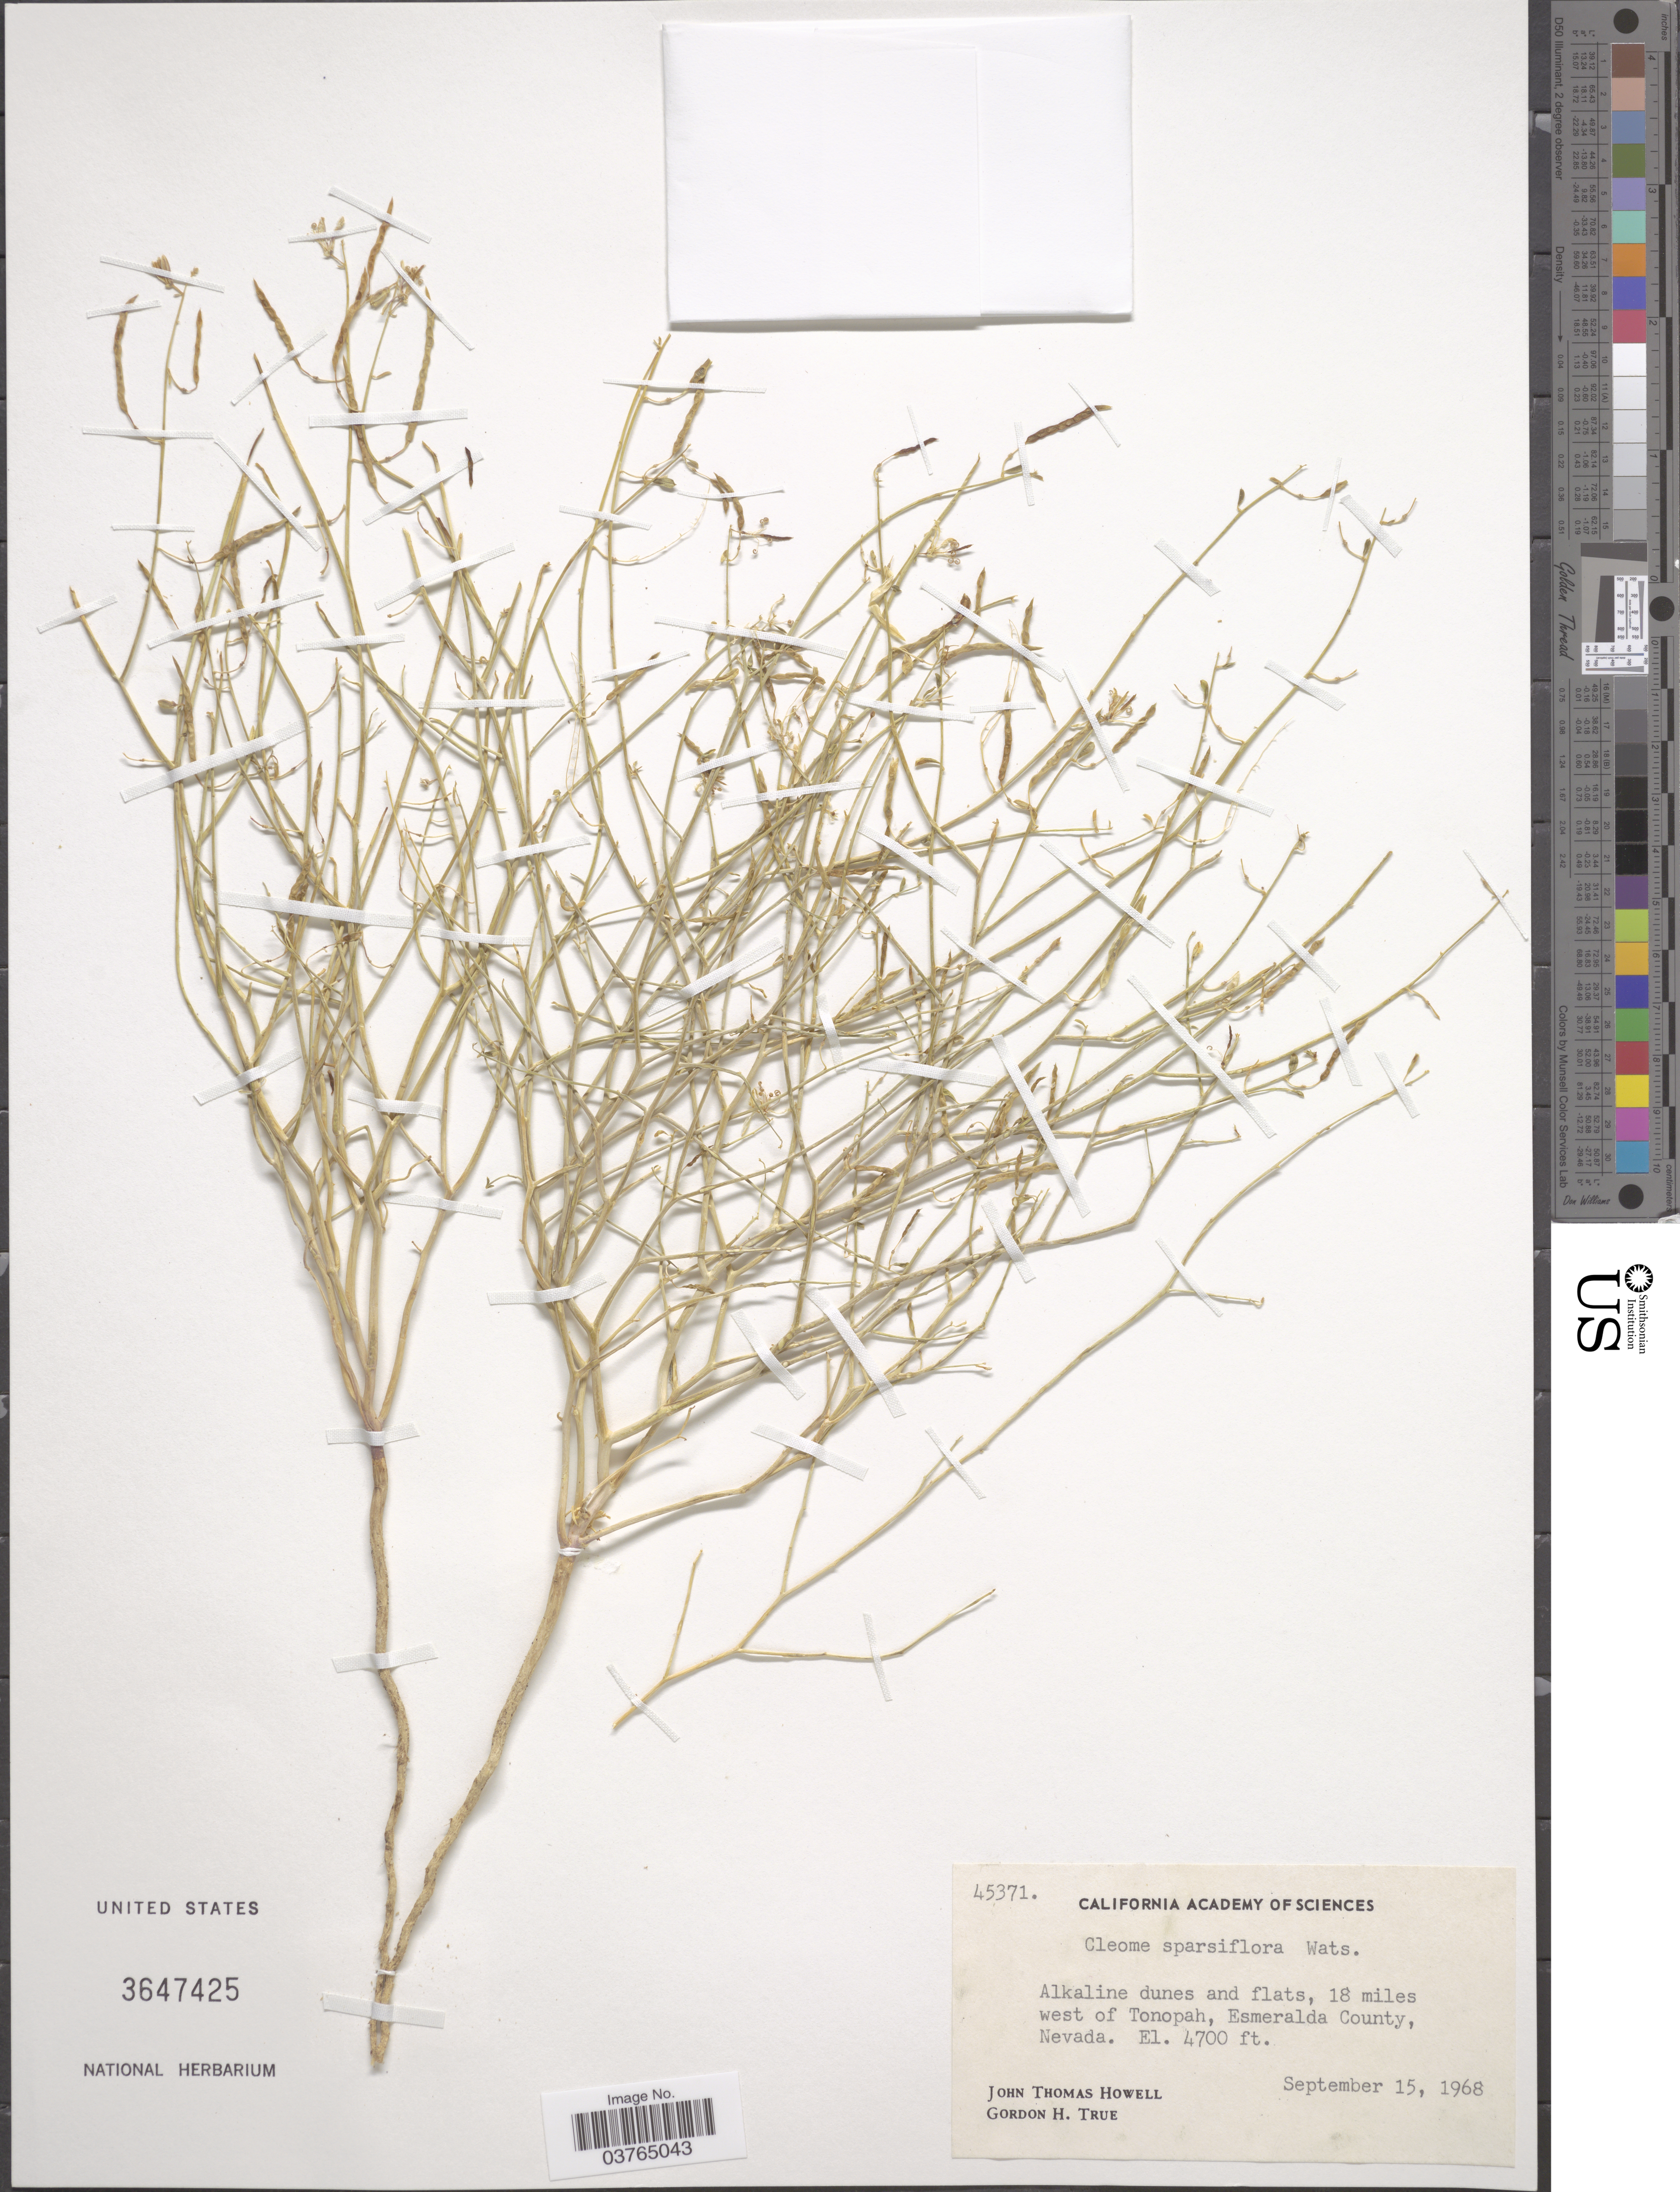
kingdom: Plantae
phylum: Tracheophyta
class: Magnoliopsida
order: Brassicales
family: Cleomaceae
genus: Cleomella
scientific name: Cleomella sparsifolia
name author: (S. Watson) J.C. Hall & Roalson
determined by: Strong, M. T., (US), Smithsonian Institution - National Museum of Natural History (UNITED STATES)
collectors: J. T. Howell & G. H. True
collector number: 45371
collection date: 1968-09-15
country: United States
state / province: Nevada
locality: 18 miles west of Tonopah, Esmeralda County.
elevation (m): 1433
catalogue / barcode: US 3647425